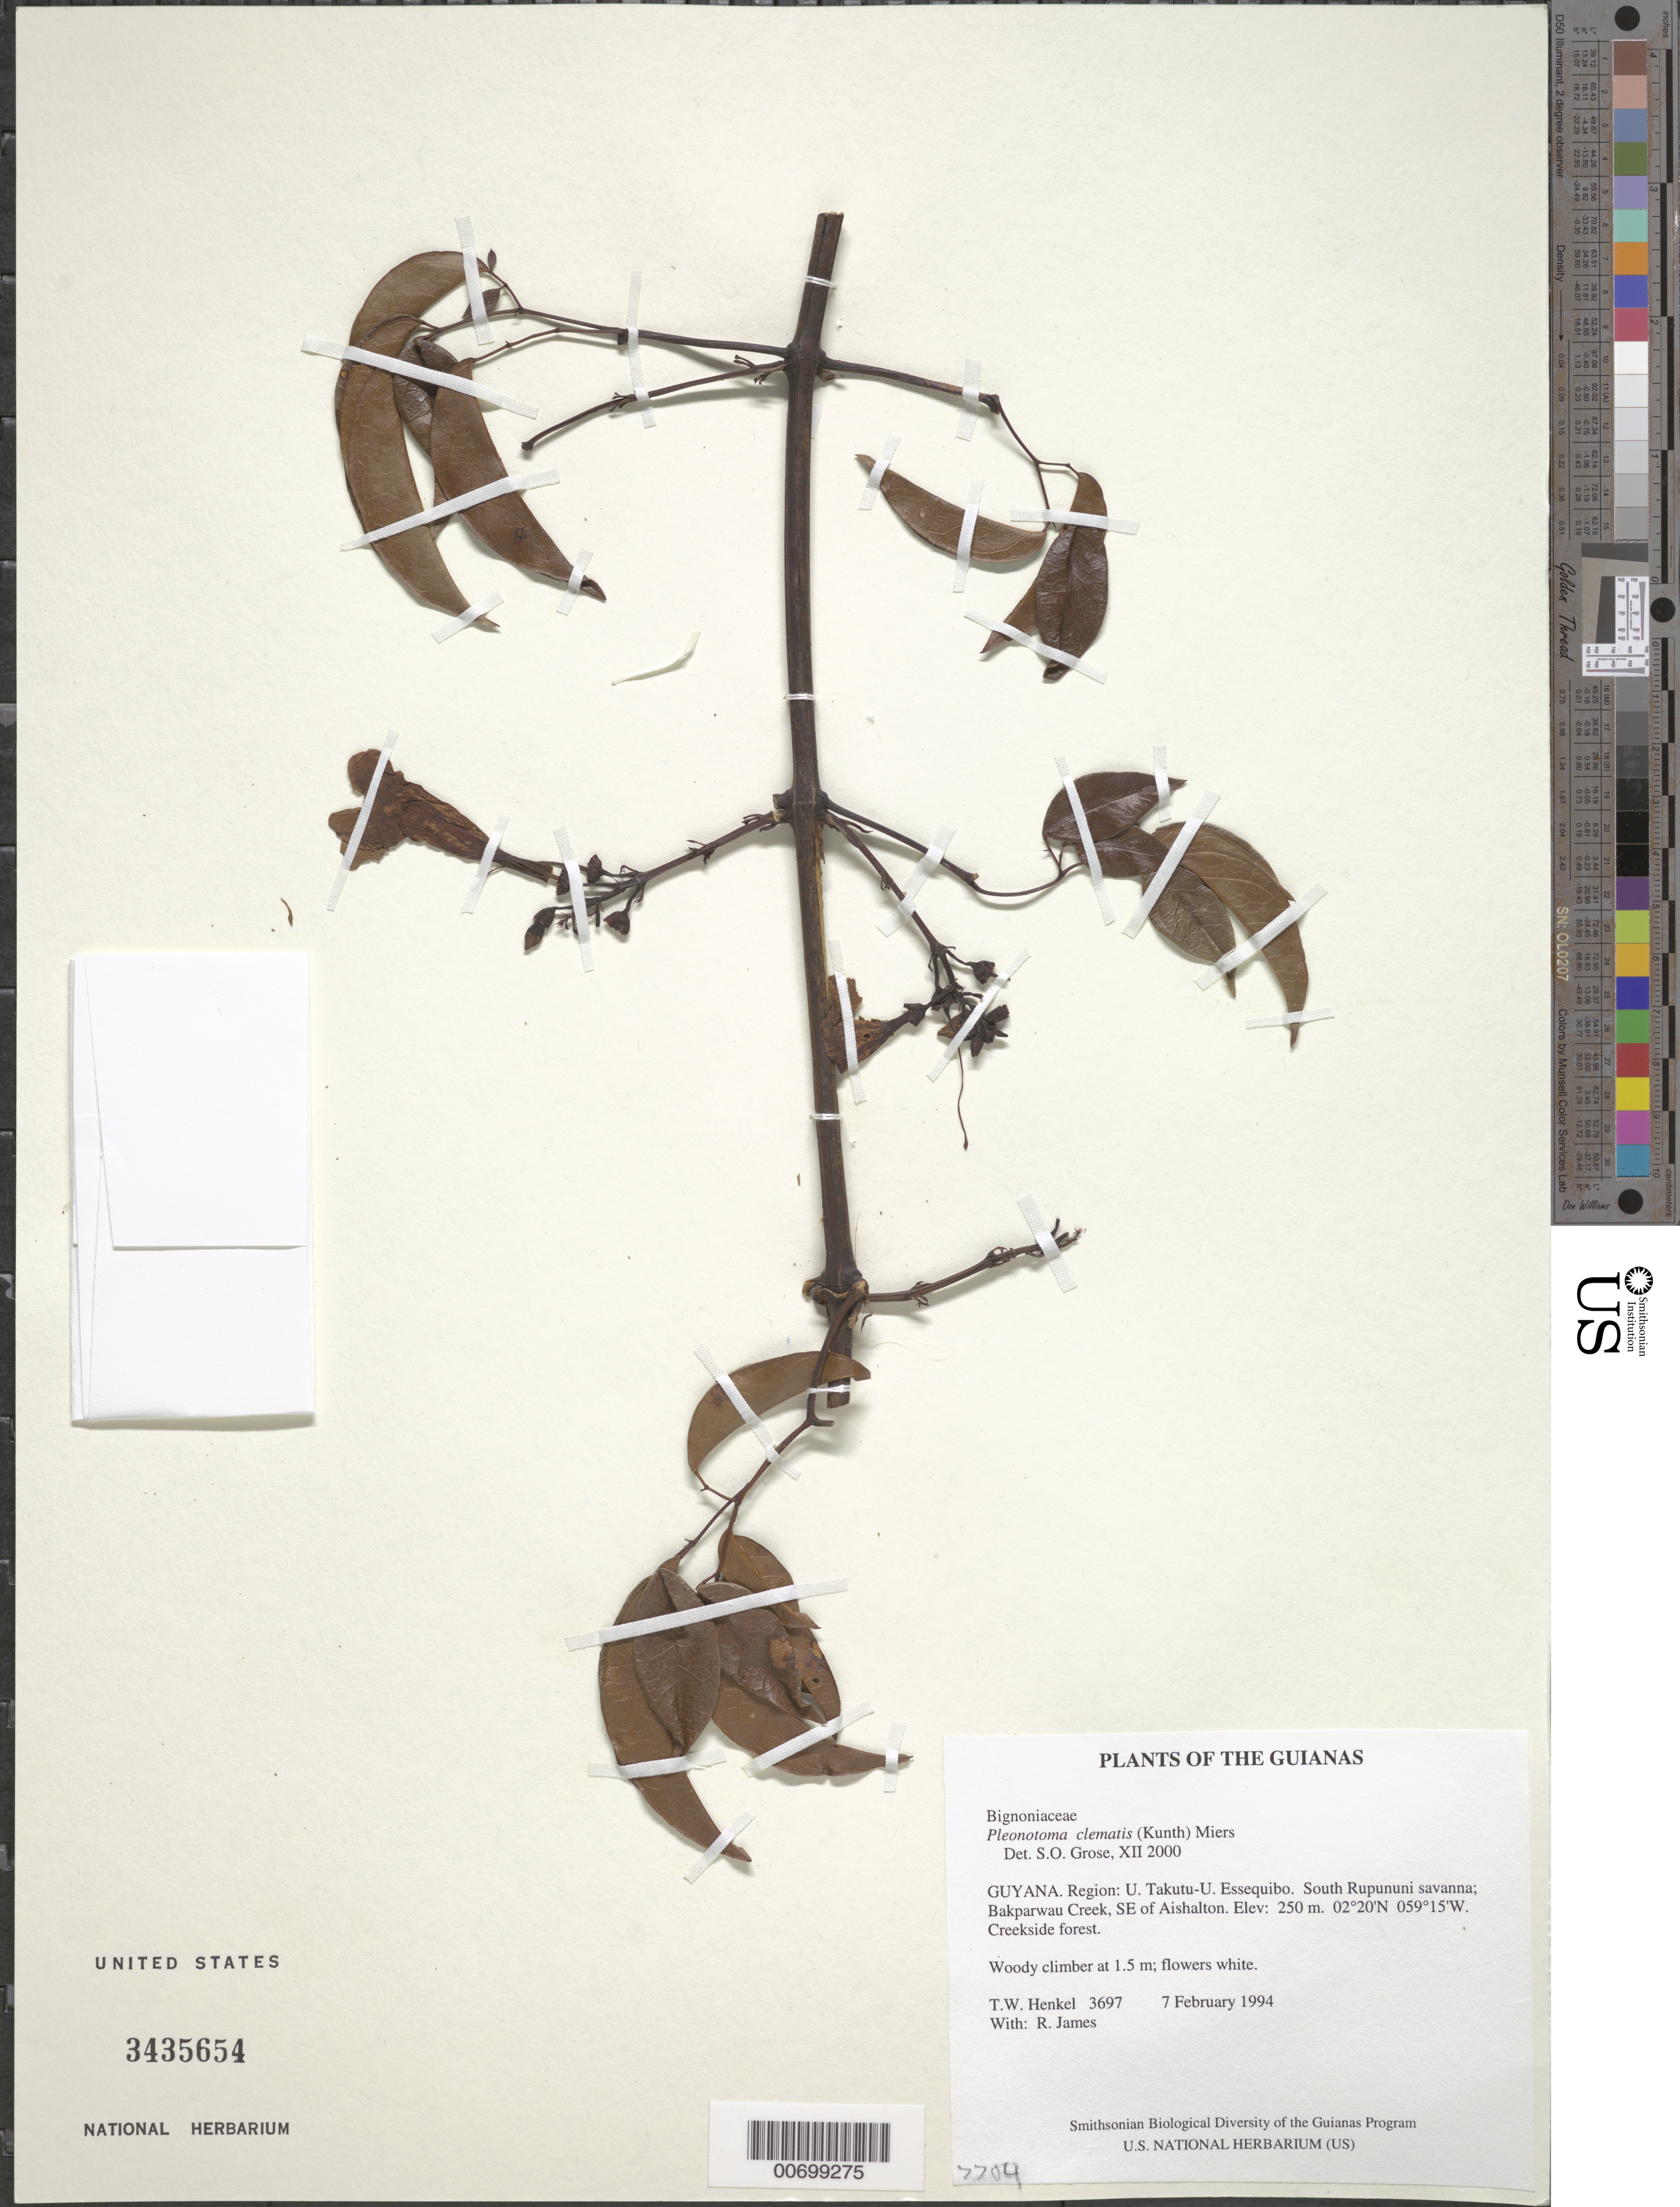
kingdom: Plantae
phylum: Tracheophyta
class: Magnoliopsida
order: Lamiales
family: Bignoniaceae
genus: Pleonotoma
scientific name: Pleonotoma clematis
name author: (Kunth) Miers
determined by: Grose, S. O.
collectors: T. Henkel & R. James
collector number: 3697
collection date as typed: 7 February 1994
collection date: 1994-02-07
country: Guyana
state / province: U. Takutu-U. Essequibo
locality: South Rupununi savanna; Bakparwau Creek, SE of Aishalton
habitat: Creekside forest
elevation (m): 250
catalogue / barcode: US 3435654